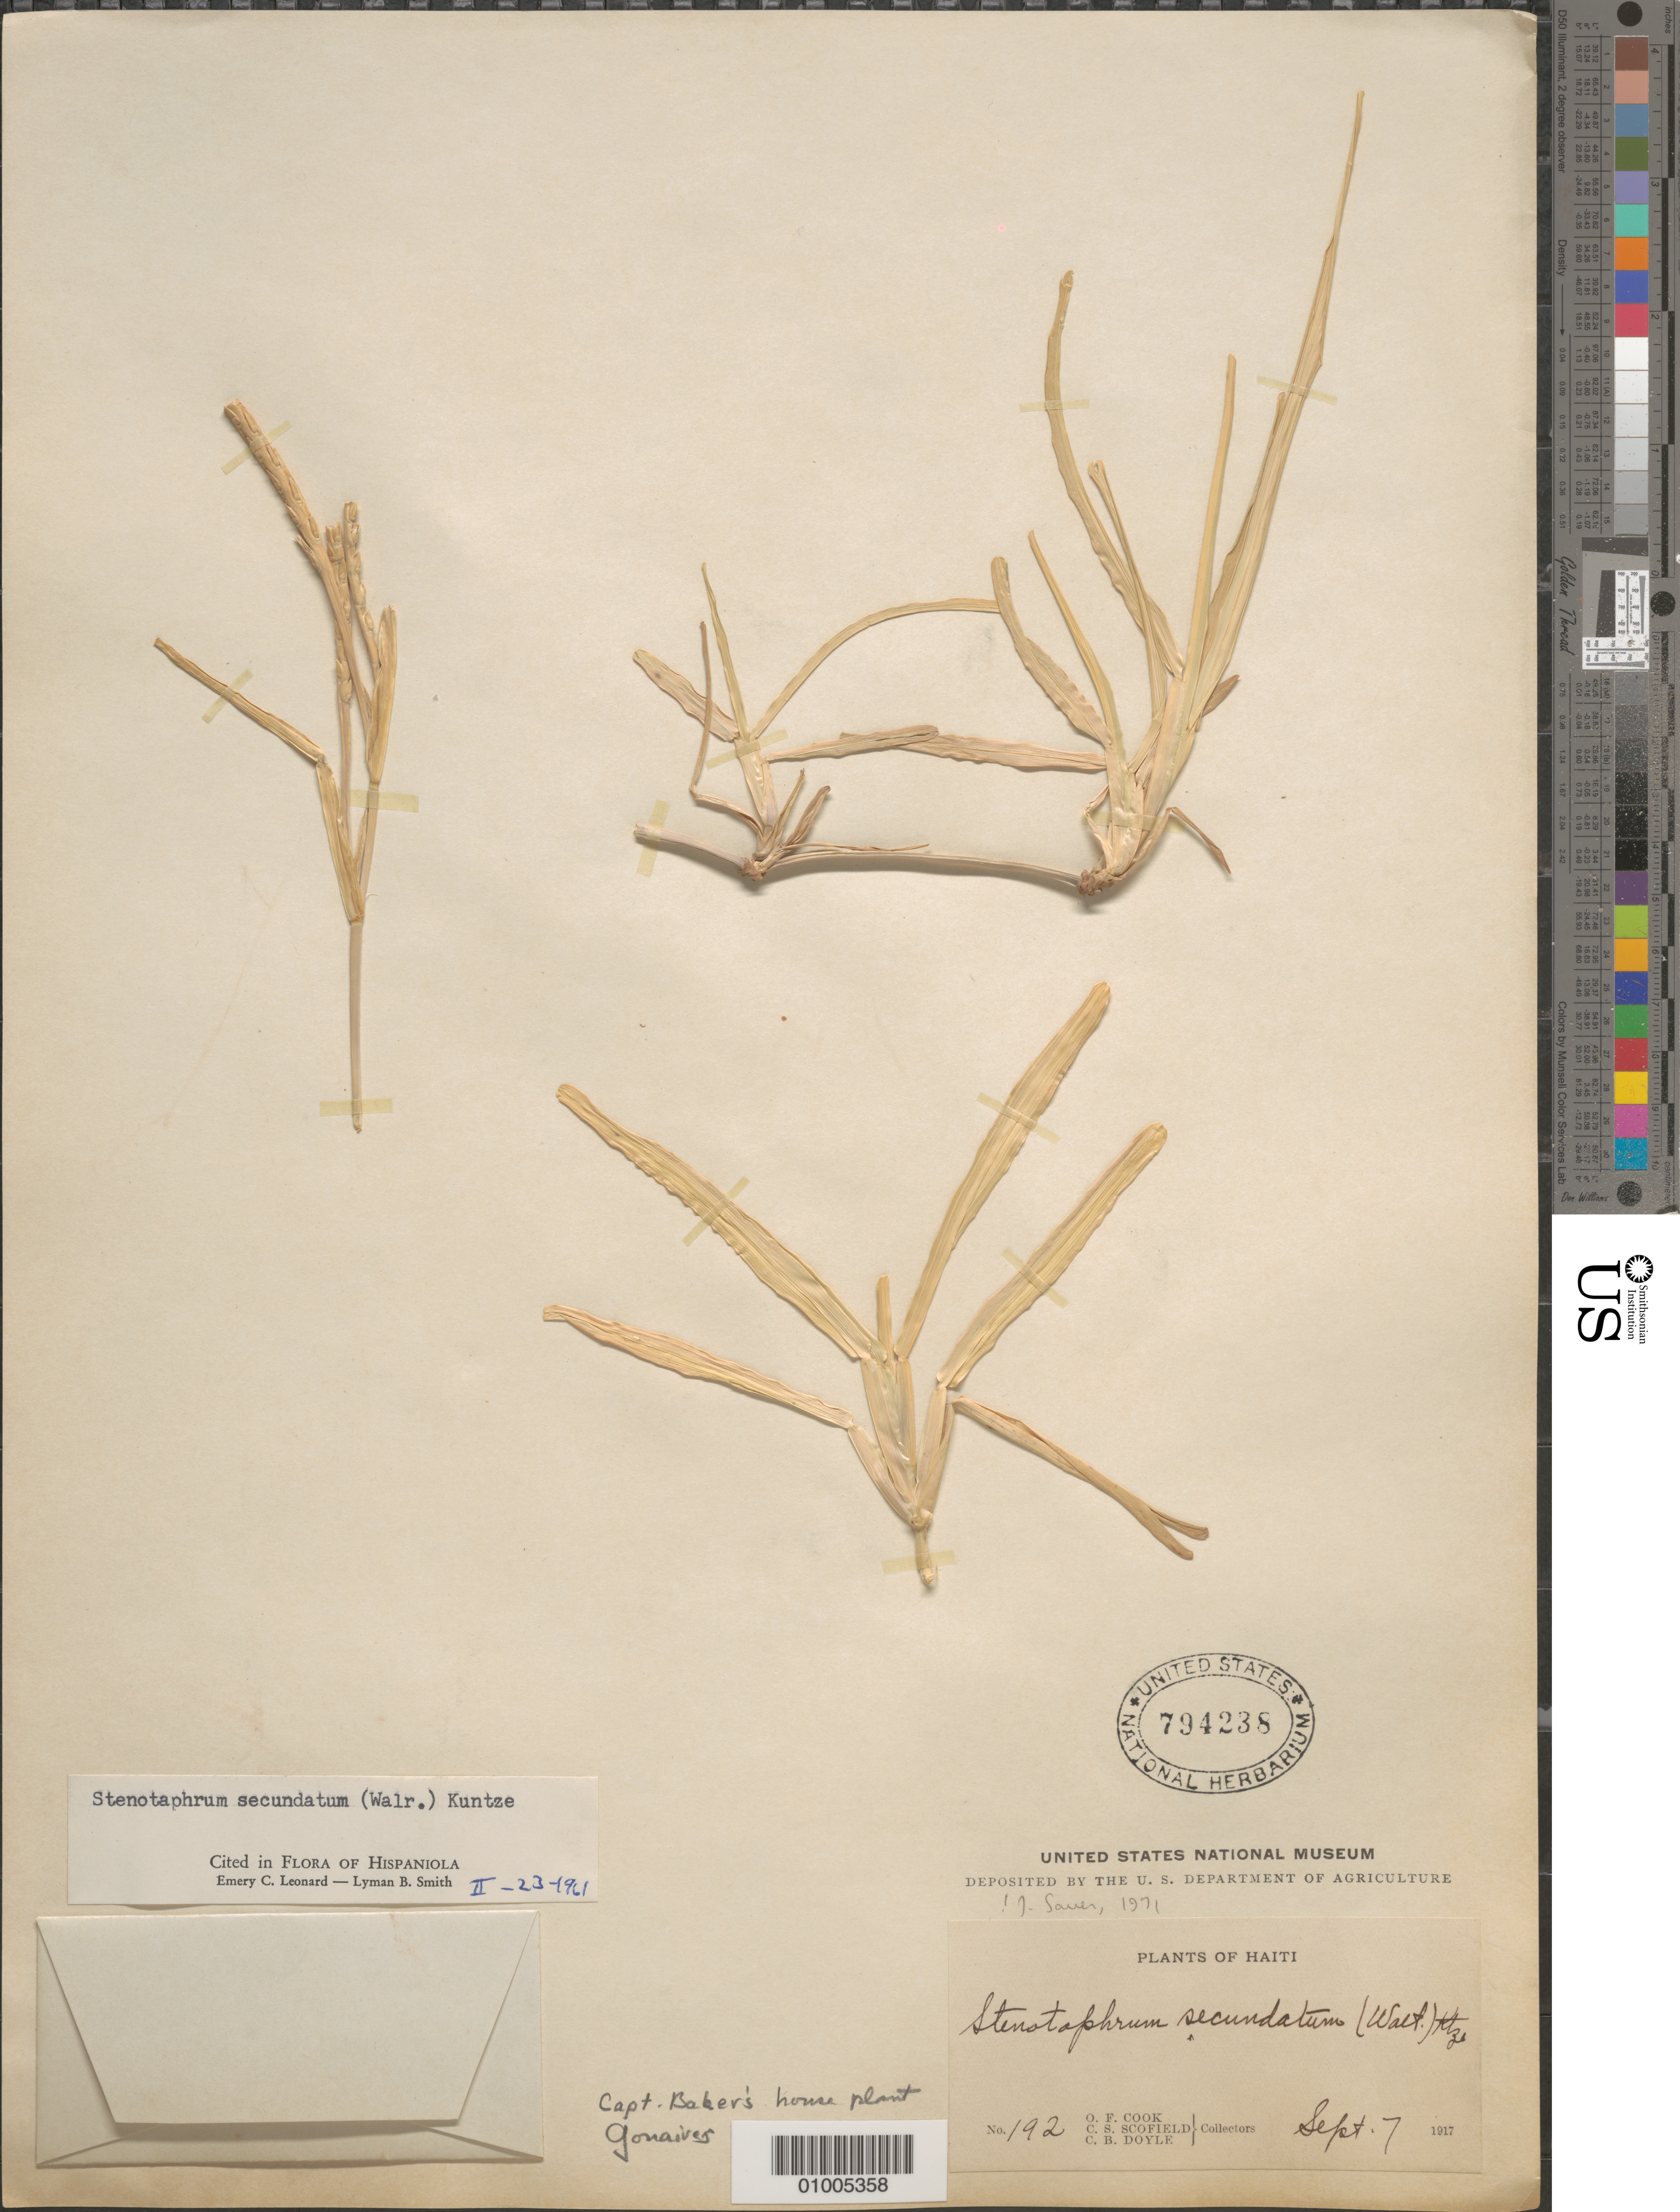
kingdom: Plantae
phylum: Tracheophyta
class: Liliopsida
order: Poales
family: Poaceae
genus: Stenotaphrum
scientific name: Stenotaphrum secundatum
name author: (Walter) Kuntze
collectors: O. F. Cook, C. Scofield & C. Doyle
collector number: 192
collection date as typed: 07 Sep 1917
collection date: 1917-09-07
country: Haiti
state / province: Artibonite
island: Hispaniola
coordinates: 0 N, 0 E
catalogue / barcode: US 794238